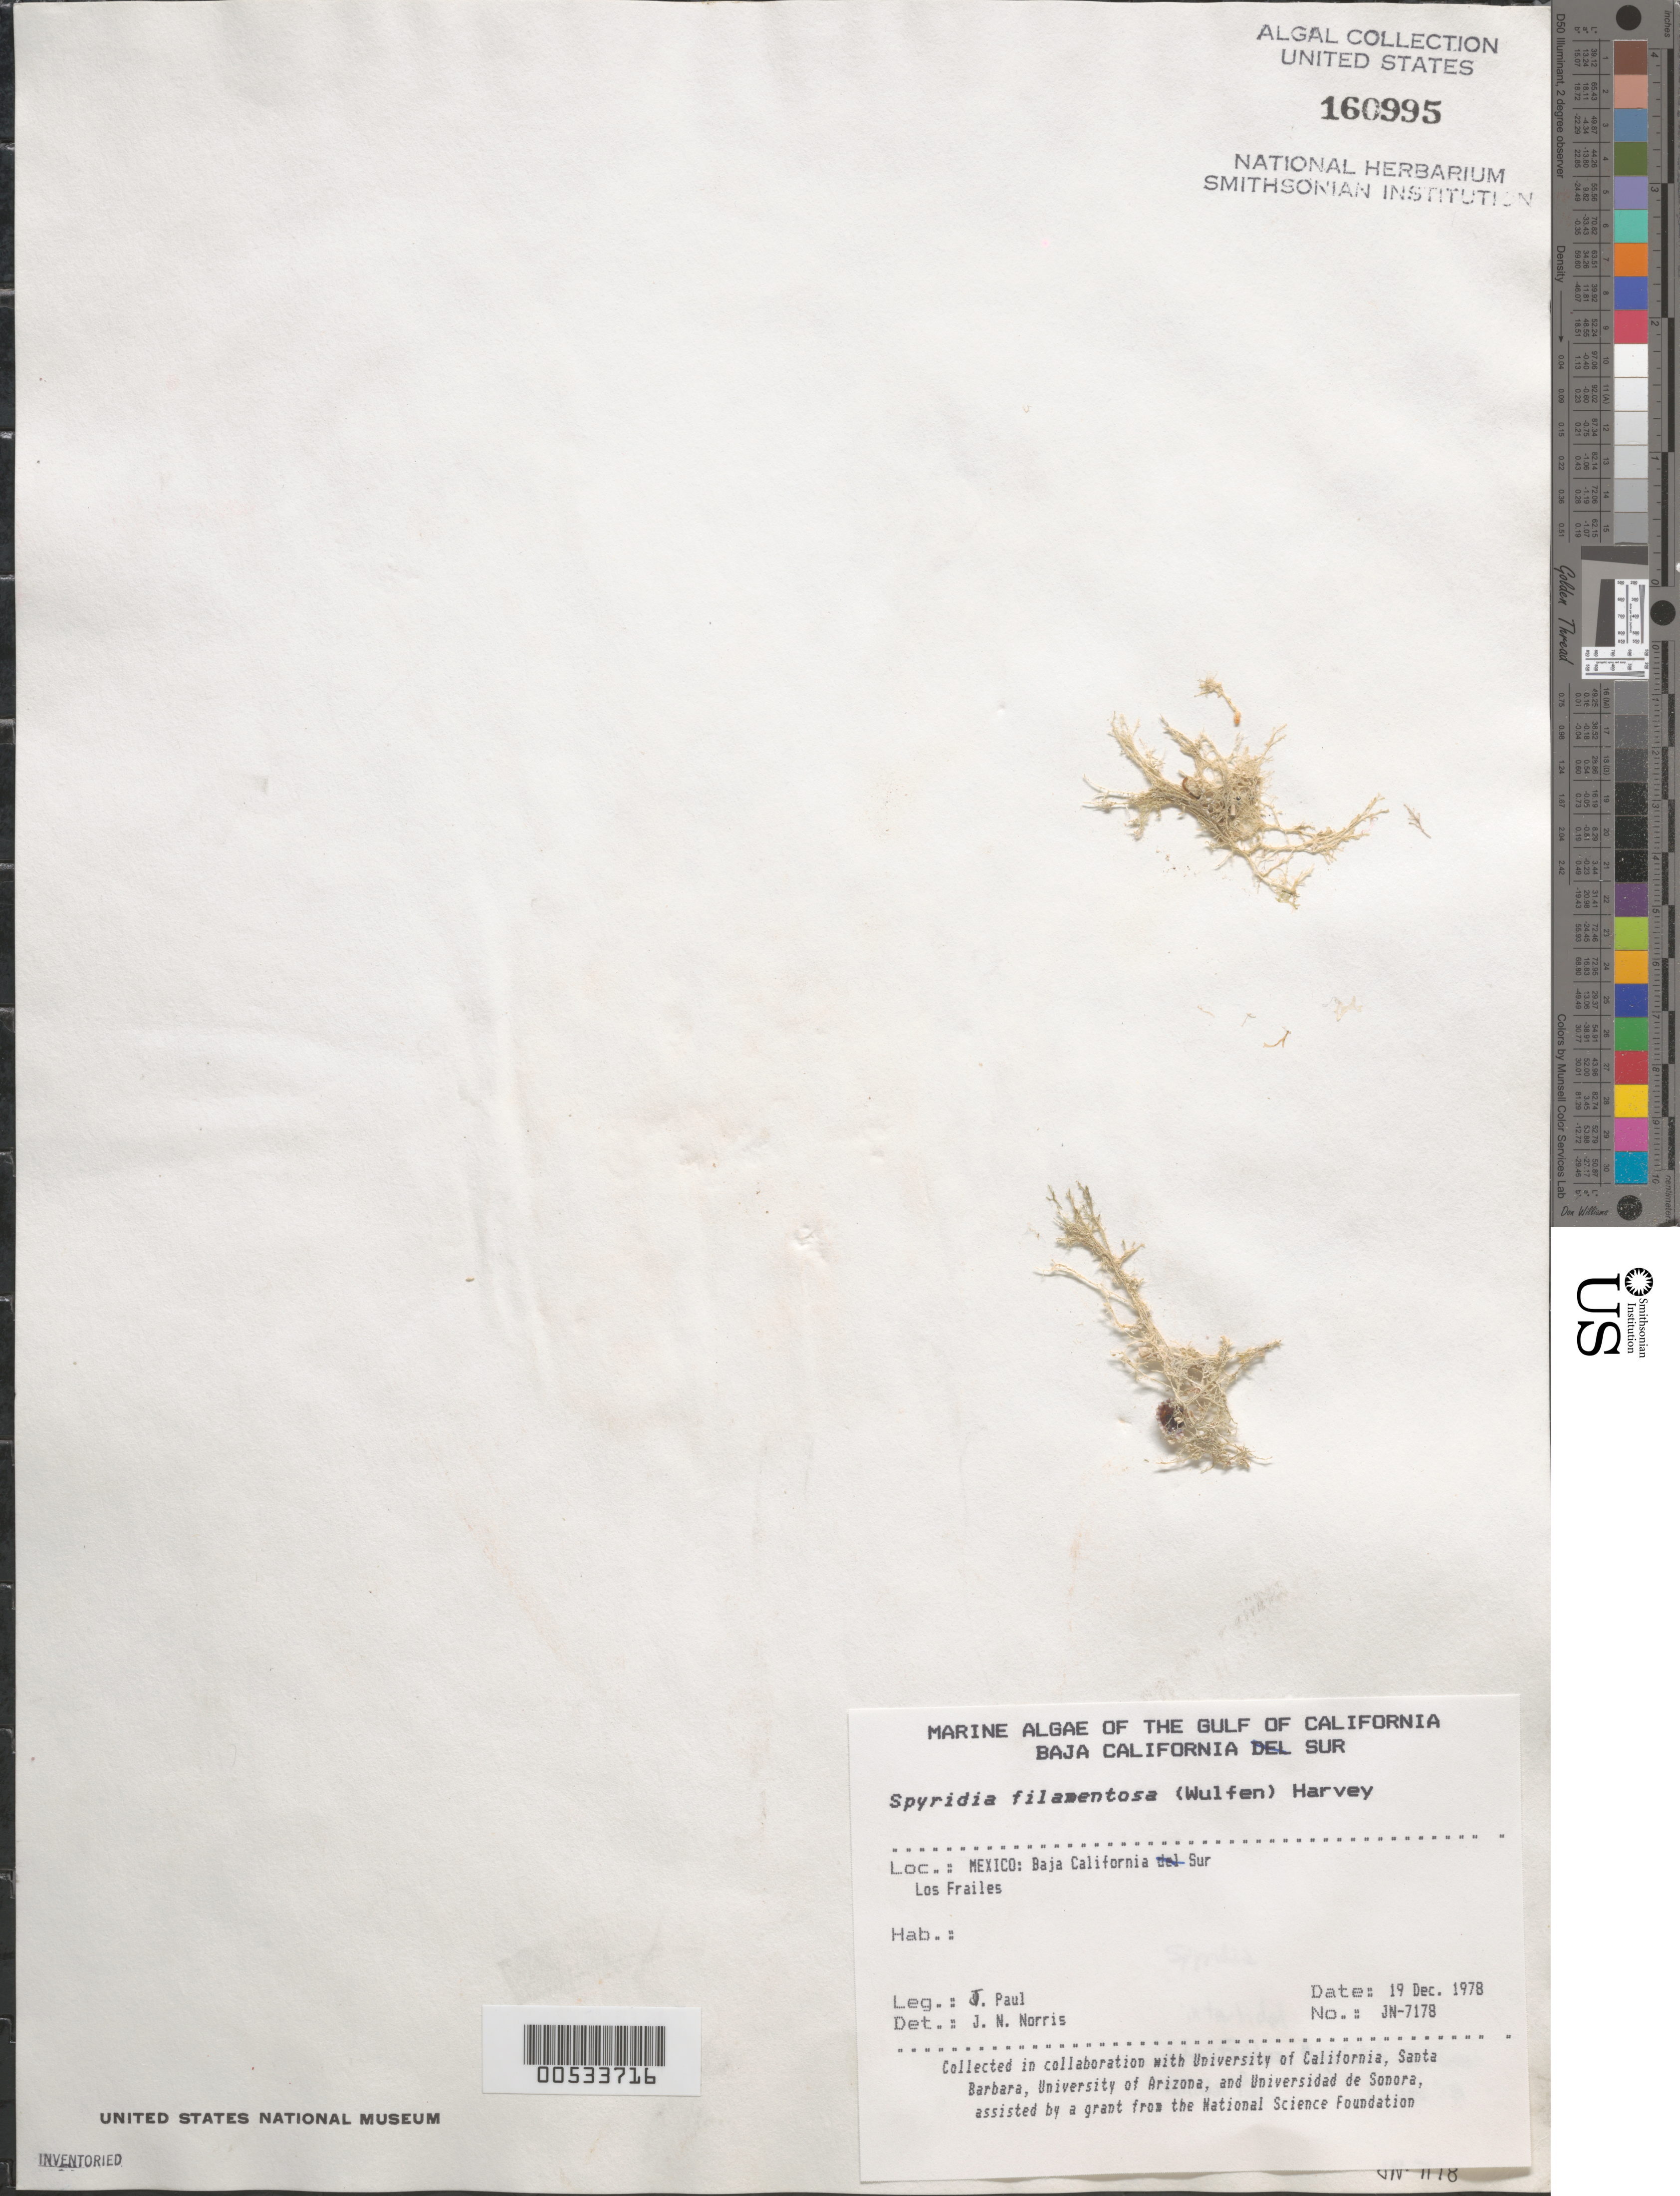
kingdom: Plantae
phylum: Rhodophyta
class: Florideophyceae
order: Ceramiales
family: Spyridiaceae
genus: Spyridia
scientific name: Spyridia filamentosa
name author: (Wulfen) Harv.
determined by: Norris, James N.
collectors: J. Paul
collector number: JN-7178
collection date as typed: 19 Dec 1978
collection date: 1978-12-19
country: Mexico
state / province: Baja California Sur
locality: Los Frailes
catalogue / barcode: US 160995